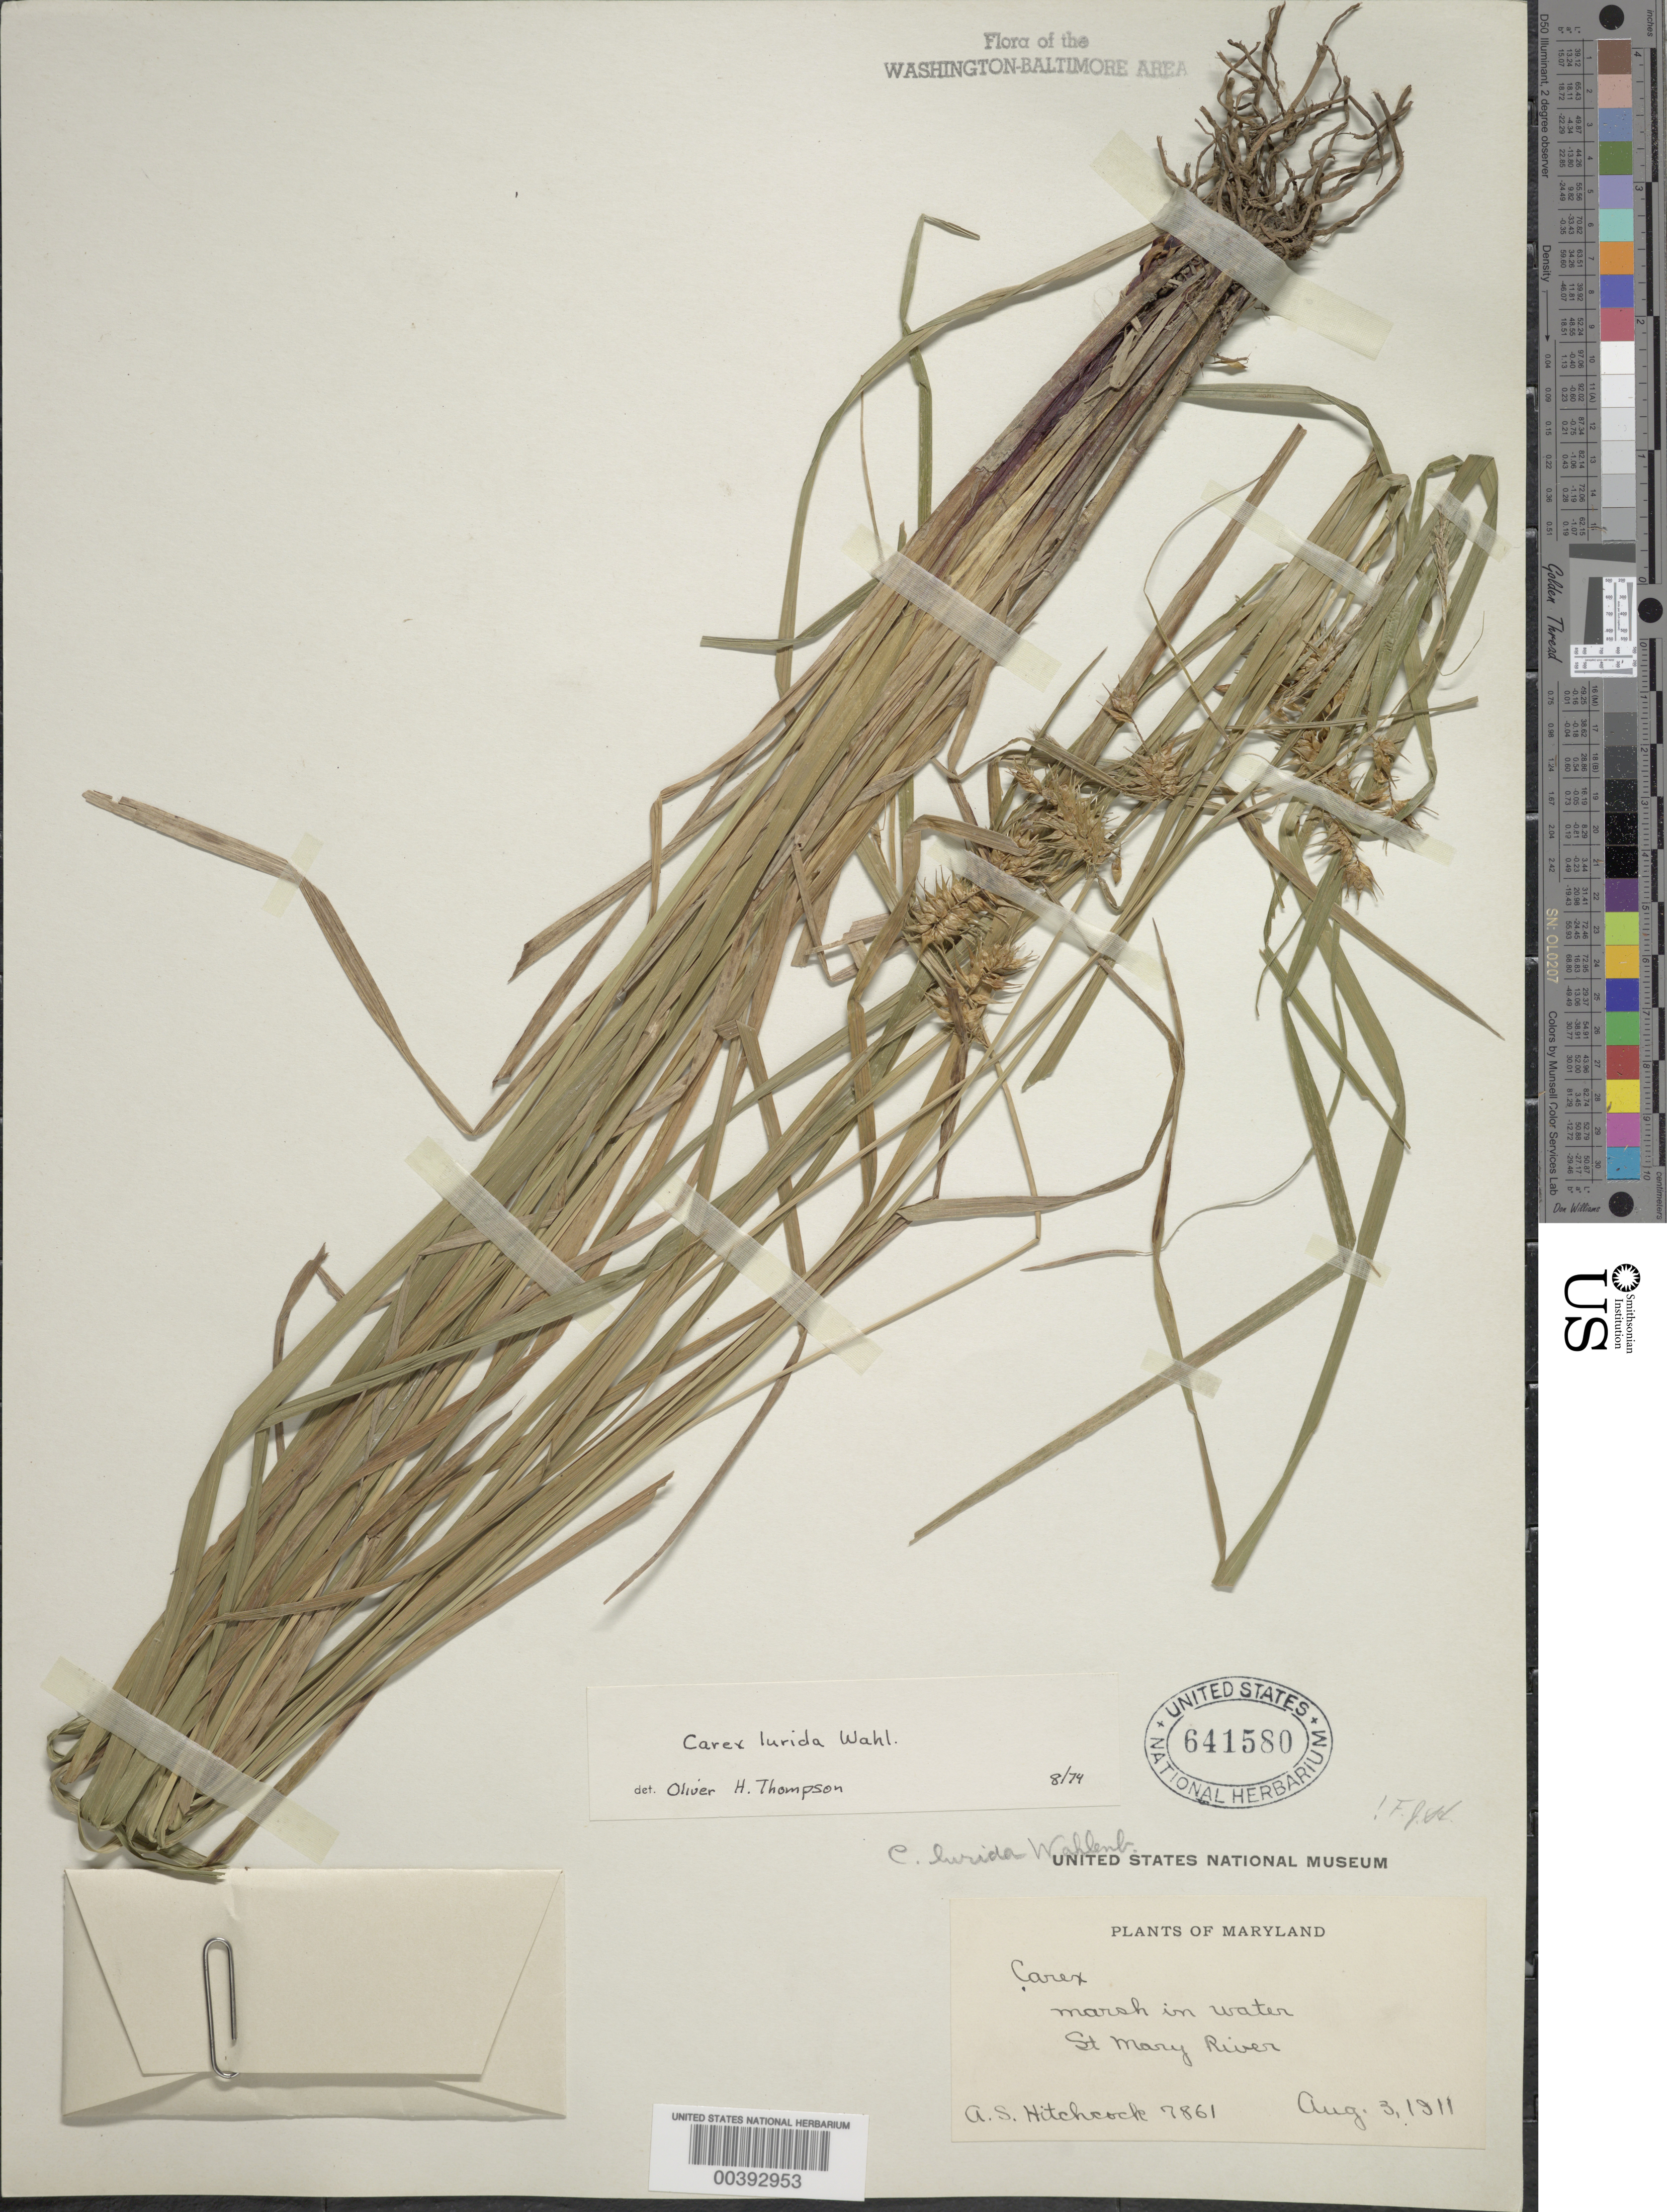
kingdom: Plantae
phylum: Tracheophyta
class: Liliopsida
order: Poales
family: Cyperaceae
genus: Carex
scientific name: Carex lurida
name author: Wahlenb.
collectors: A. S. Hitchcock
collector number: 7861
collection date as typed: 03 Aug 1911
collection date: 1911-08-03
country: United States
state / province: Maryland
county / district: St. Mary's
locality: St. Marys River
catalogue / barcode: US 641580